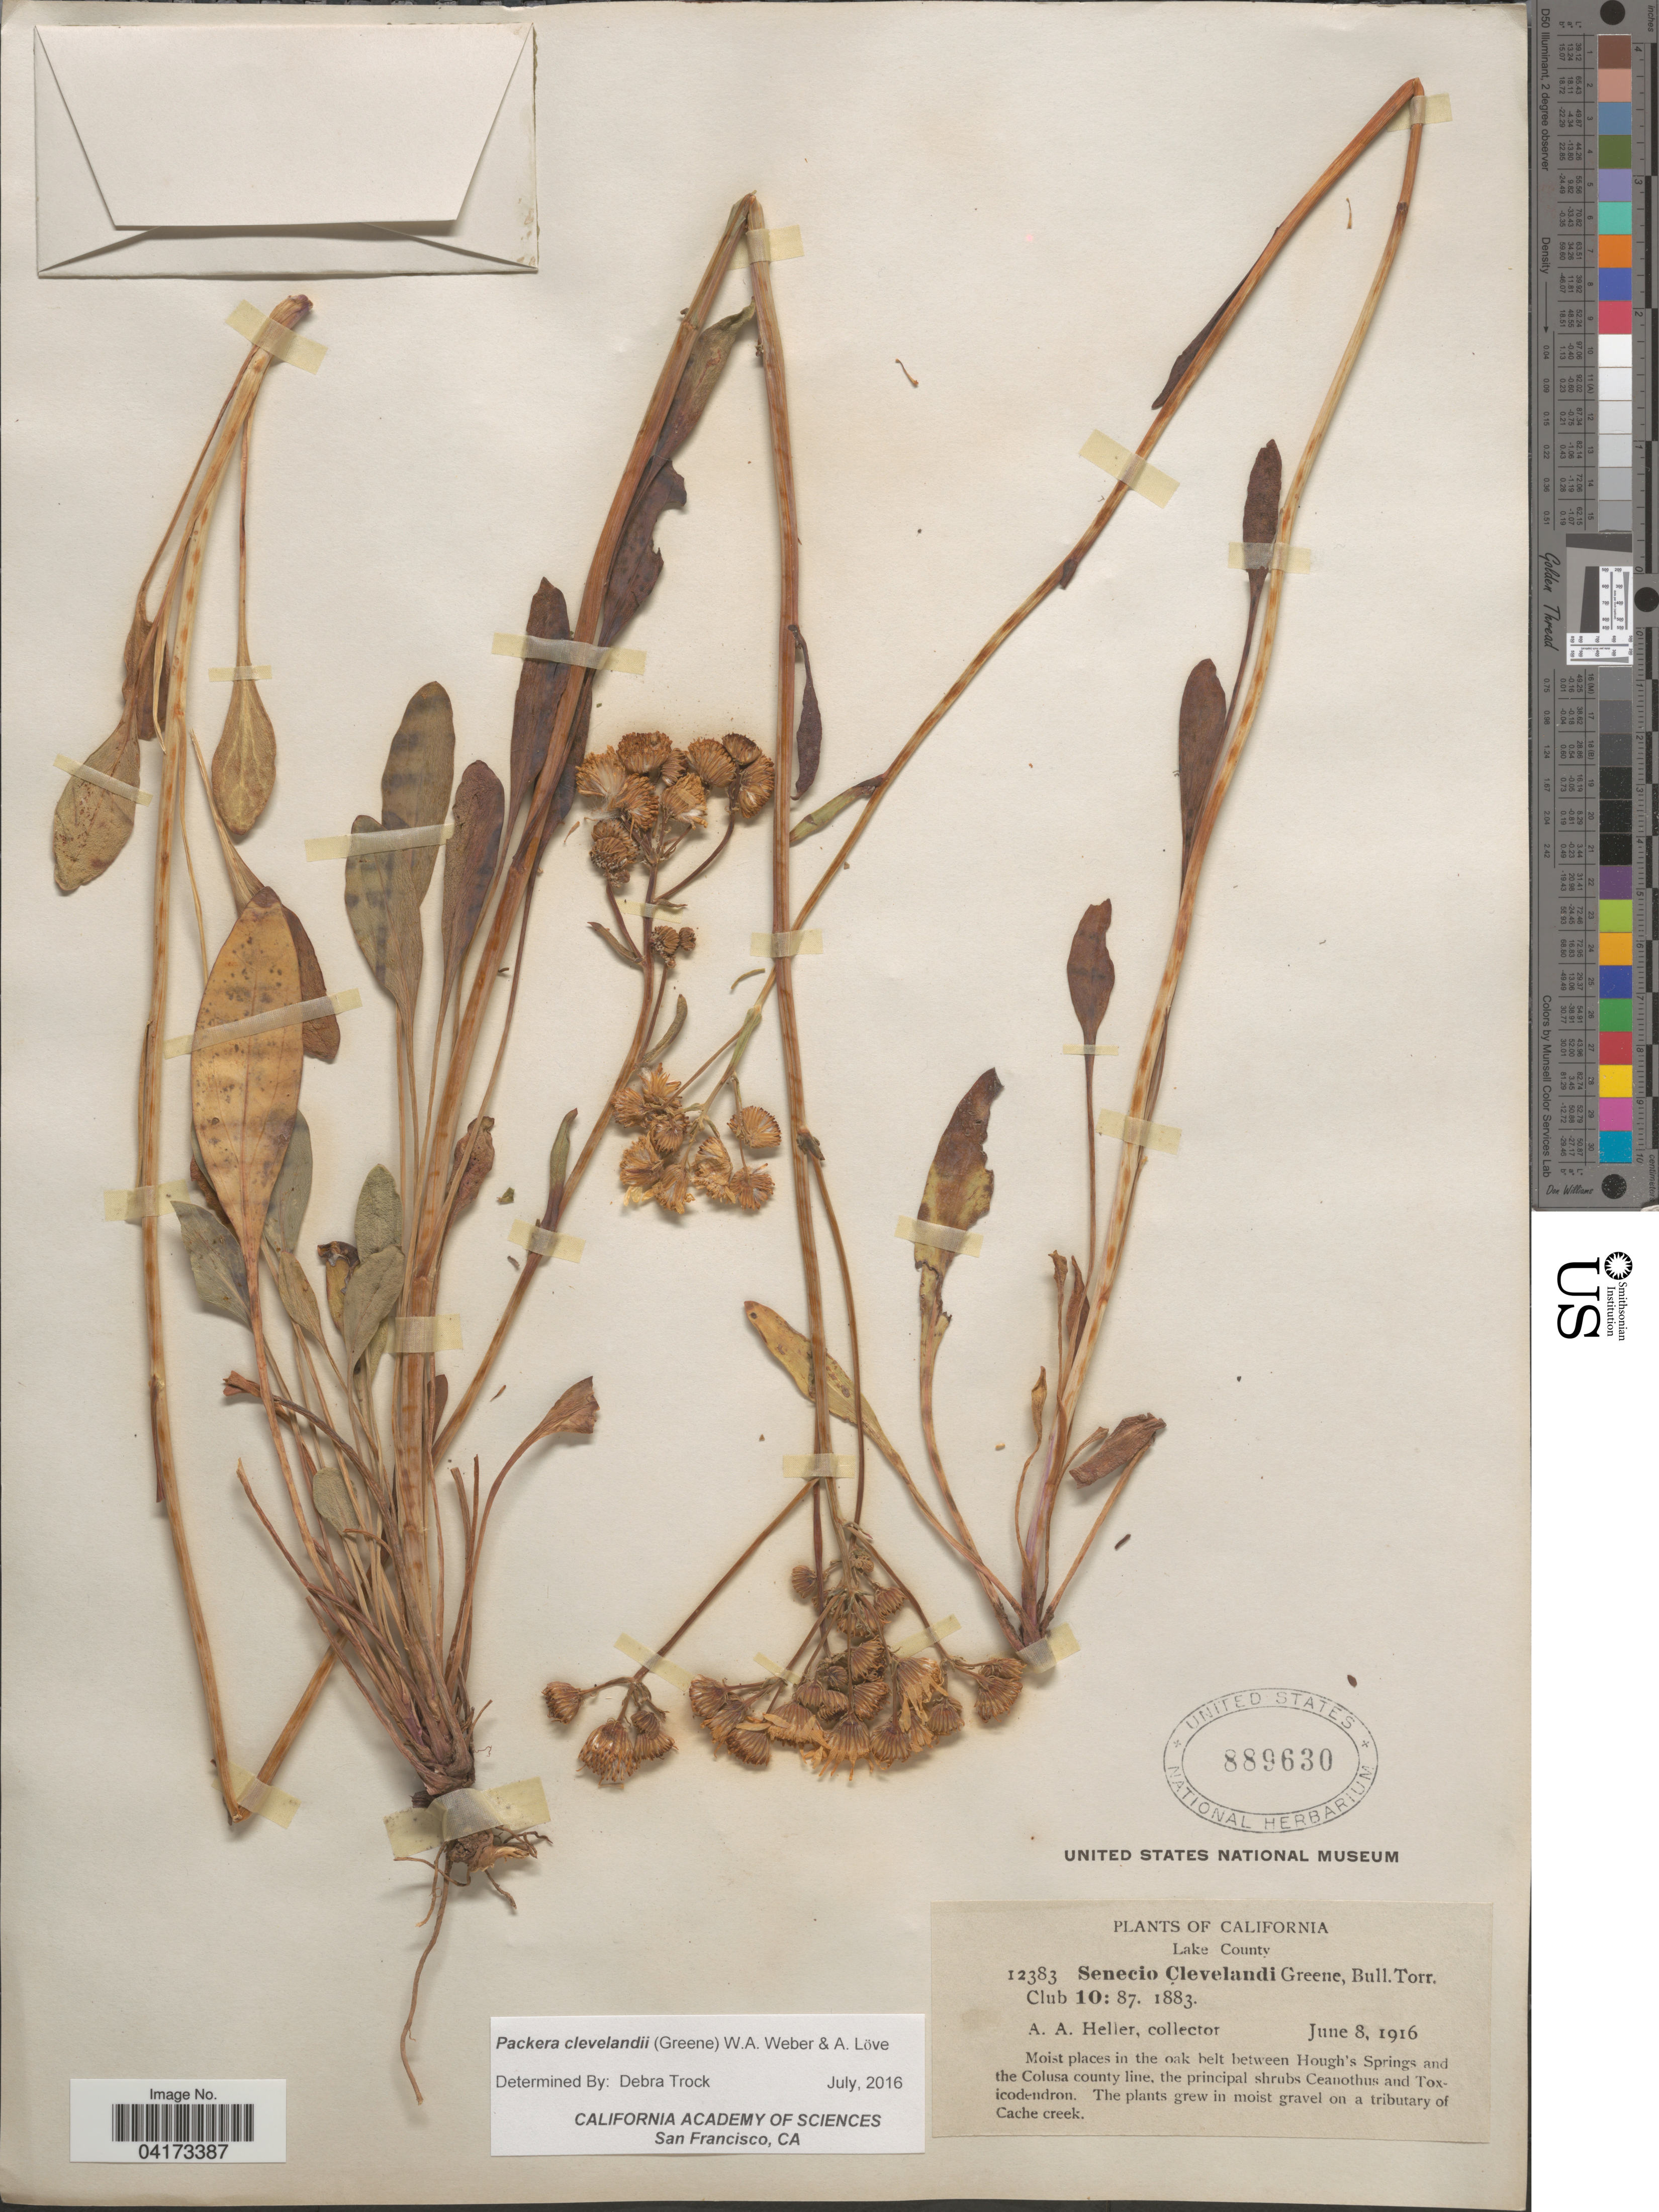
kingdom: Plantae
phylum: Tracheophyta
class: Magnoliopsida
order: Asterales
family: Asteraceae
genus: Packera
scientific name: Packera clevelandii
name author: (Greene) W.A. Weber & Á. Löve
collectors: A. A. Heller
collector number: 12383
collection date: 1916-06-08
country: United States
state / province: California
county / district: Lake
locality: Lake County. Moist places in the oak belt between Hough's Springs and the Colusa county line, the principal shrubs Ceanothus and Toxicodendron. On a tributary of Cache creek [unsure placement]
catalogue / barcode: US 889630